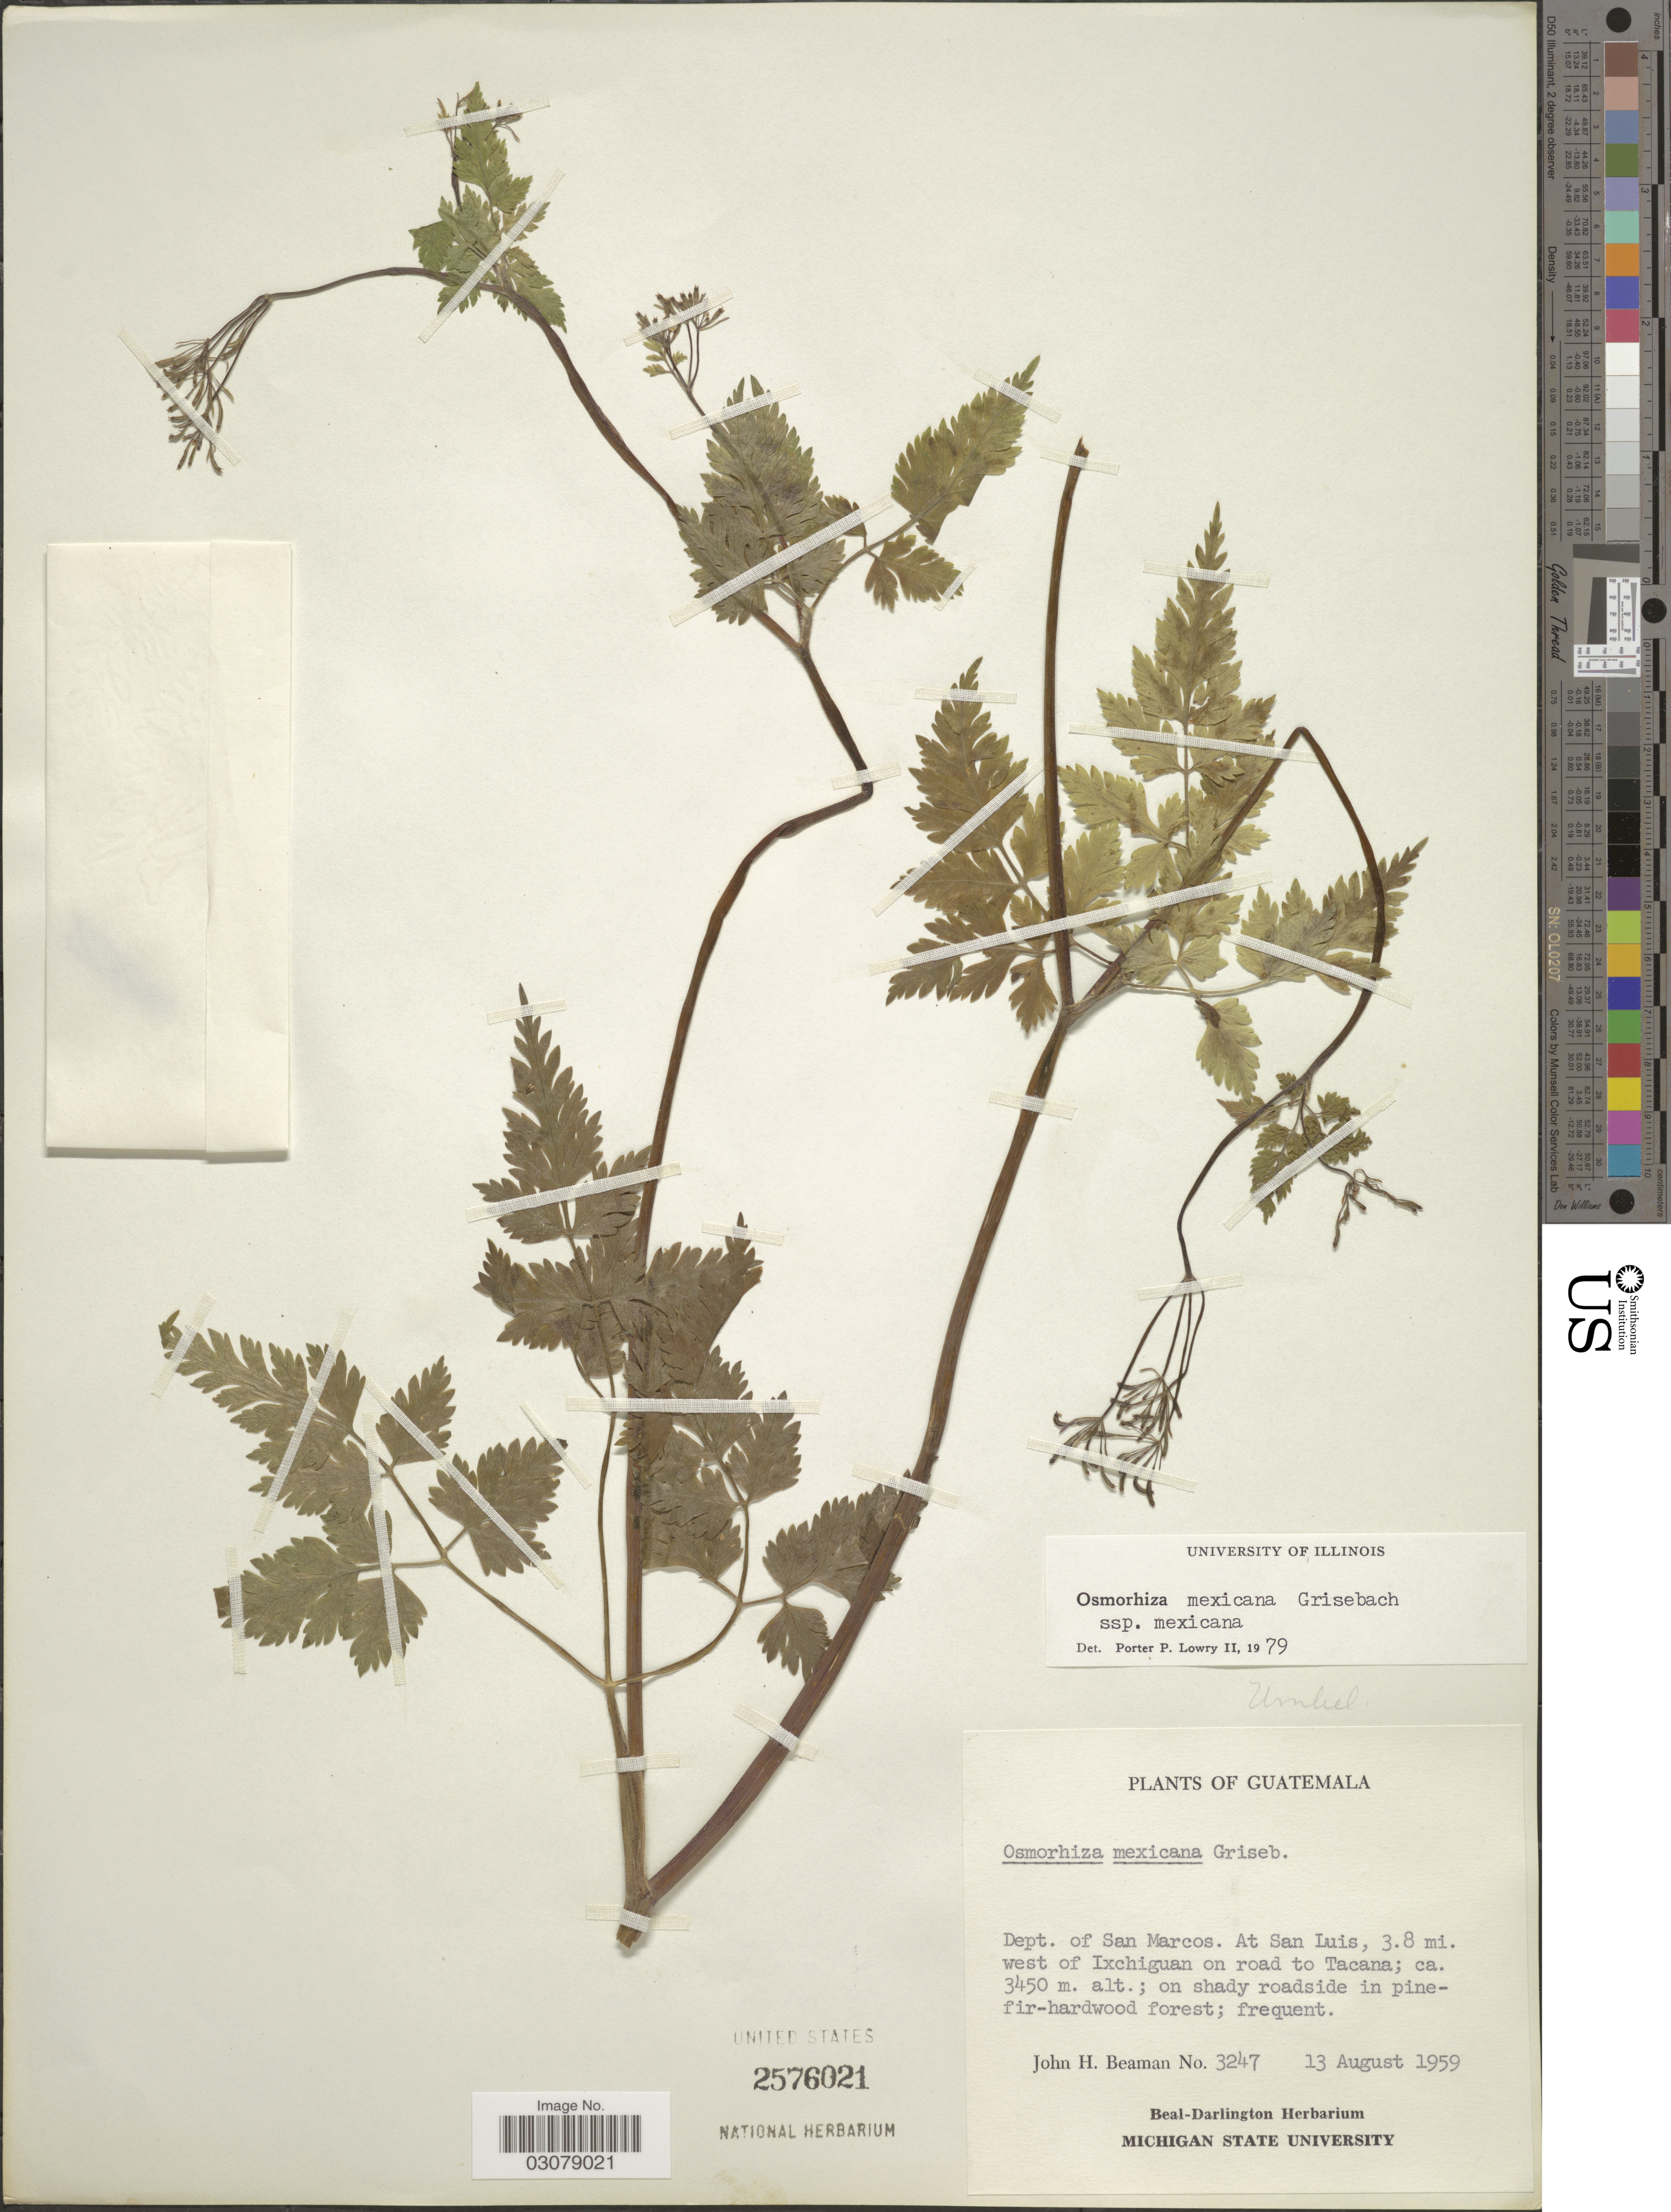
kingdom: Plantae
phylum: Tracheophyta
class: Magnoliopsida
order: Apiales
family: Apiaceae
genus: Osmorhiza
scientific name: Osmorhiza mexicana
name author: Griseb.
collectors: J. H. Beaman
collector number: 3247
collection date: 1959-08-13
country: Guatemala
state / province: San Marcos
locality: Dept. of San Marcos, At San Luis, 3.8 mi. west of Ixchiguan on road to Tacana.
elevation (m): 3450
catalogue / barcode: US 2576021